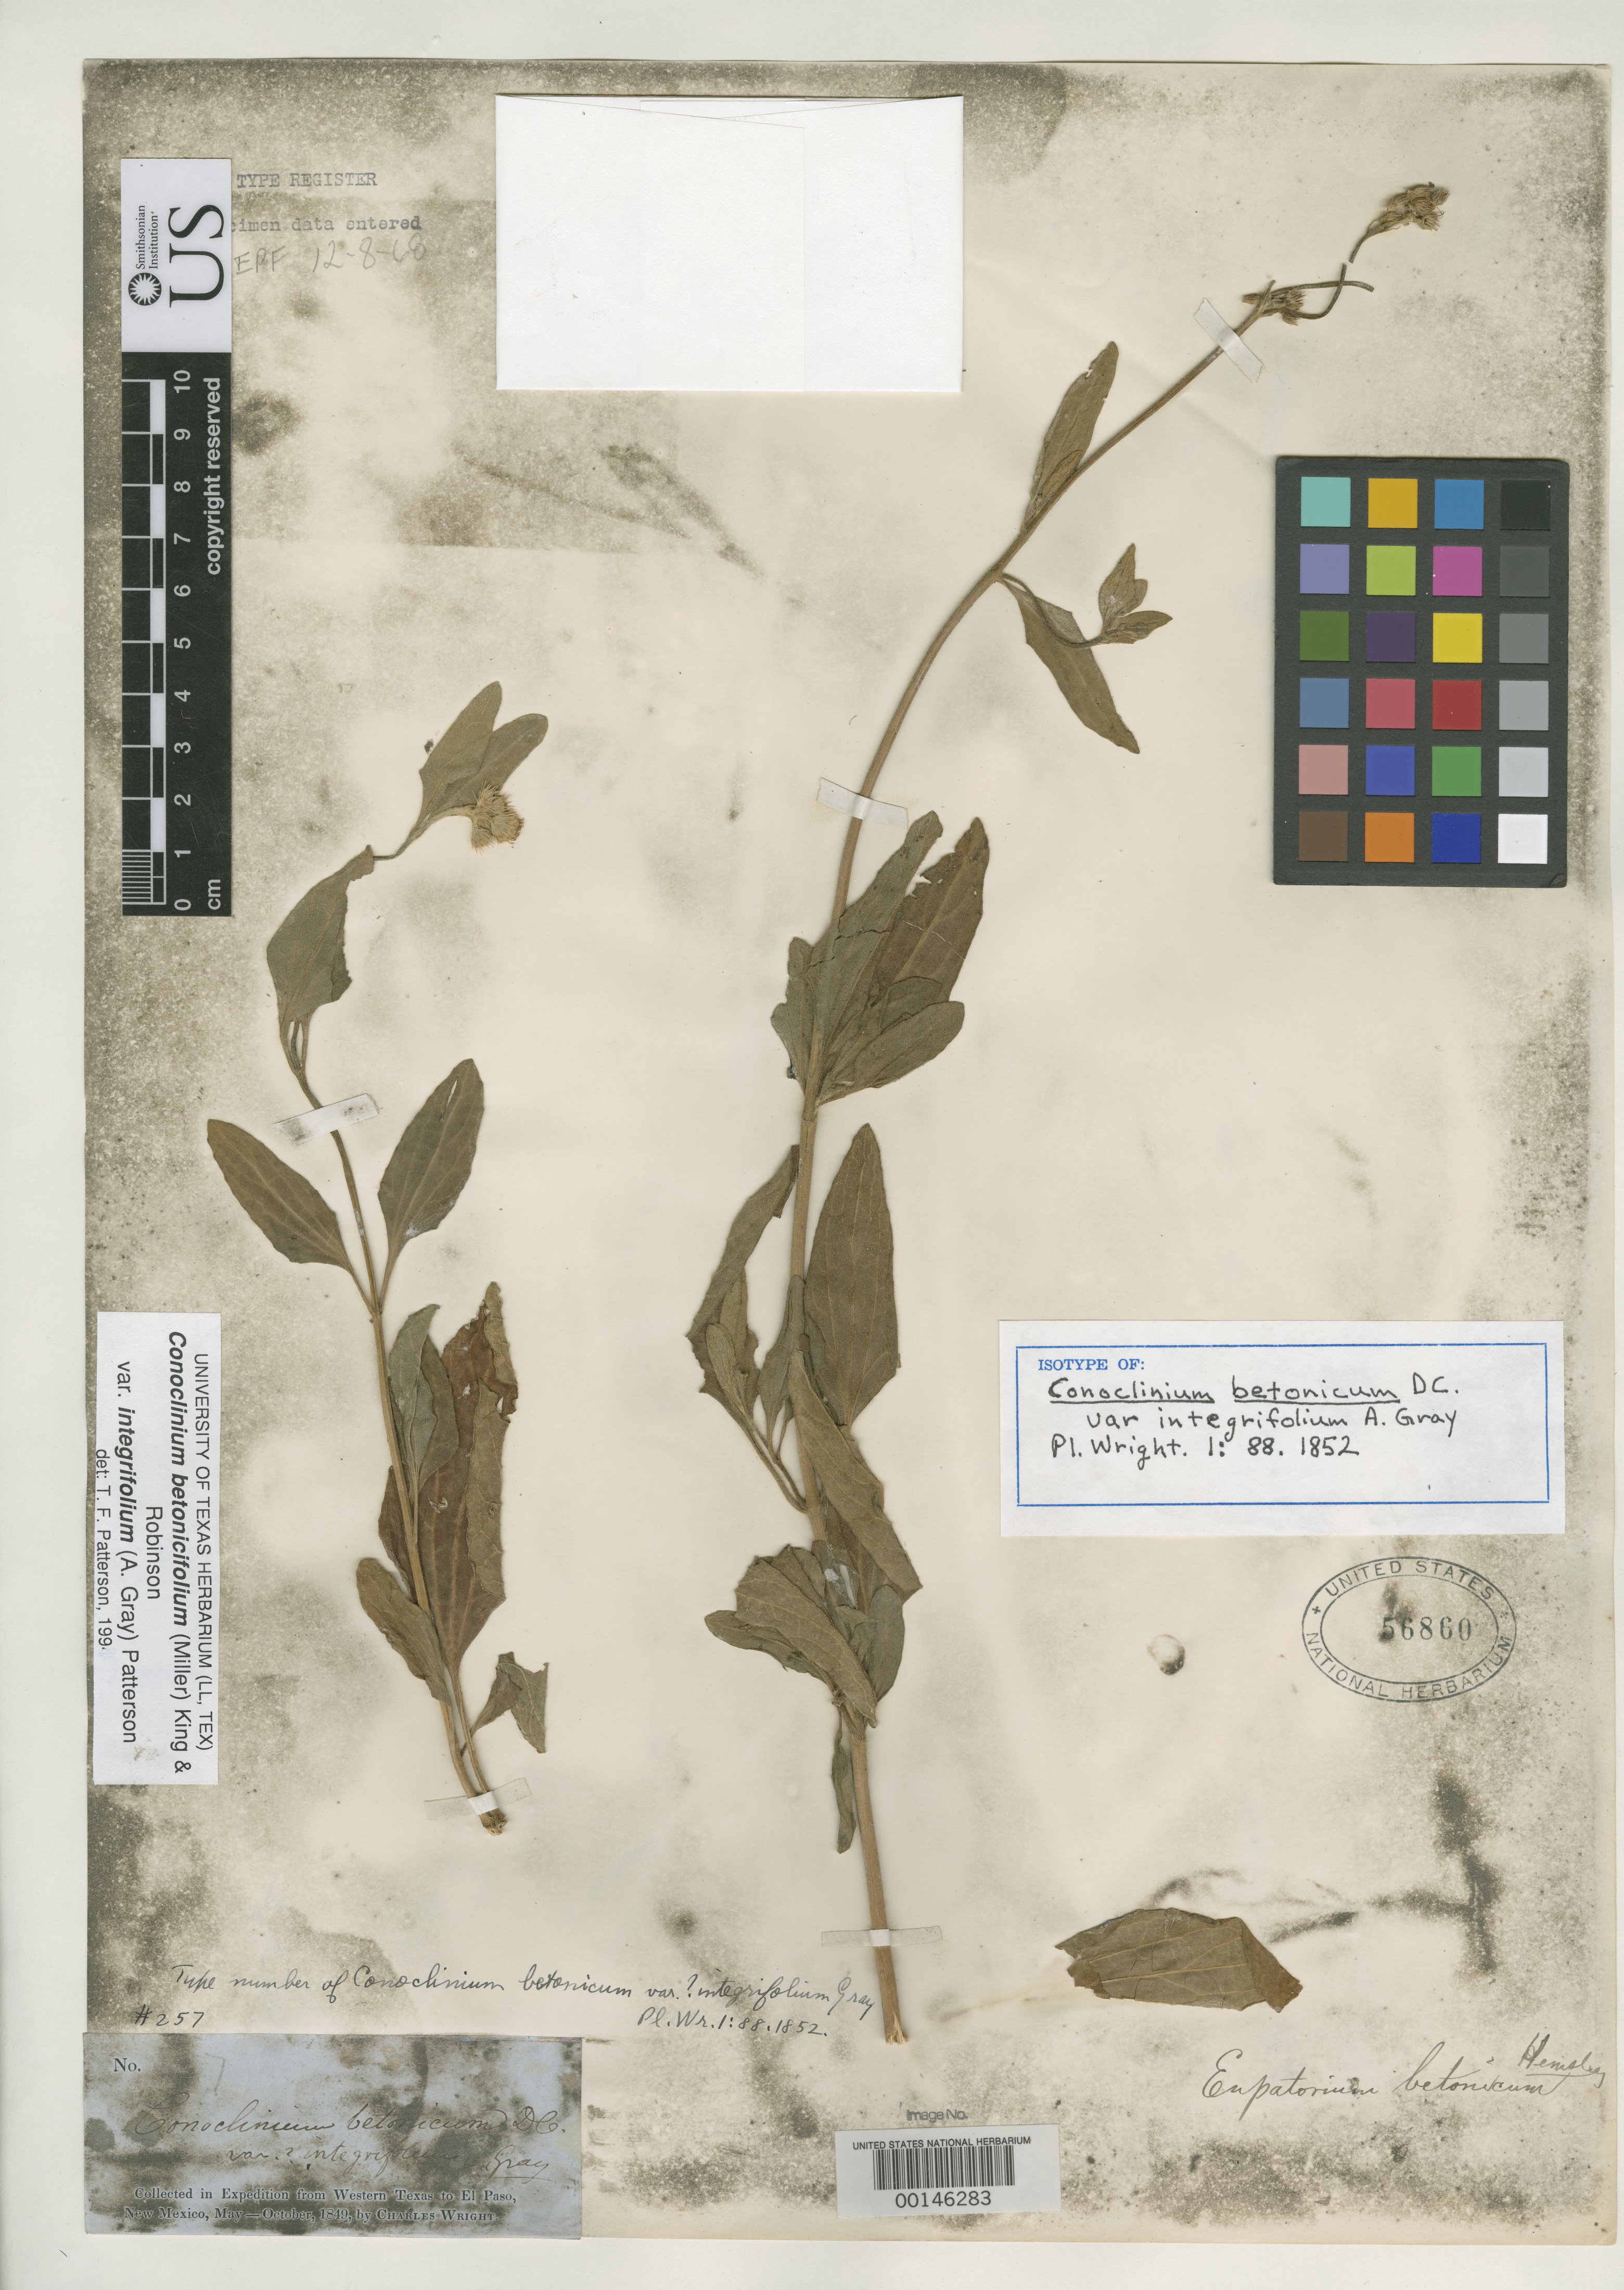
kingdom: Plantae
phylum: Tracheophyta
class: Magnoliopsida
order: Asterales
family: Asteraceae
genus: Conoclinium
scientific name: Conoclinium betonicum var. integrifolium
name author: A. Gray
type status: Isotype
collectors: C. Wright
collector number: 257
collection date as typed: Aug 1849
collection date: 1849-08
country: United States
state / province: Texas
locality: Western Texas to El Paso.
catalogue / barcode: US 56860